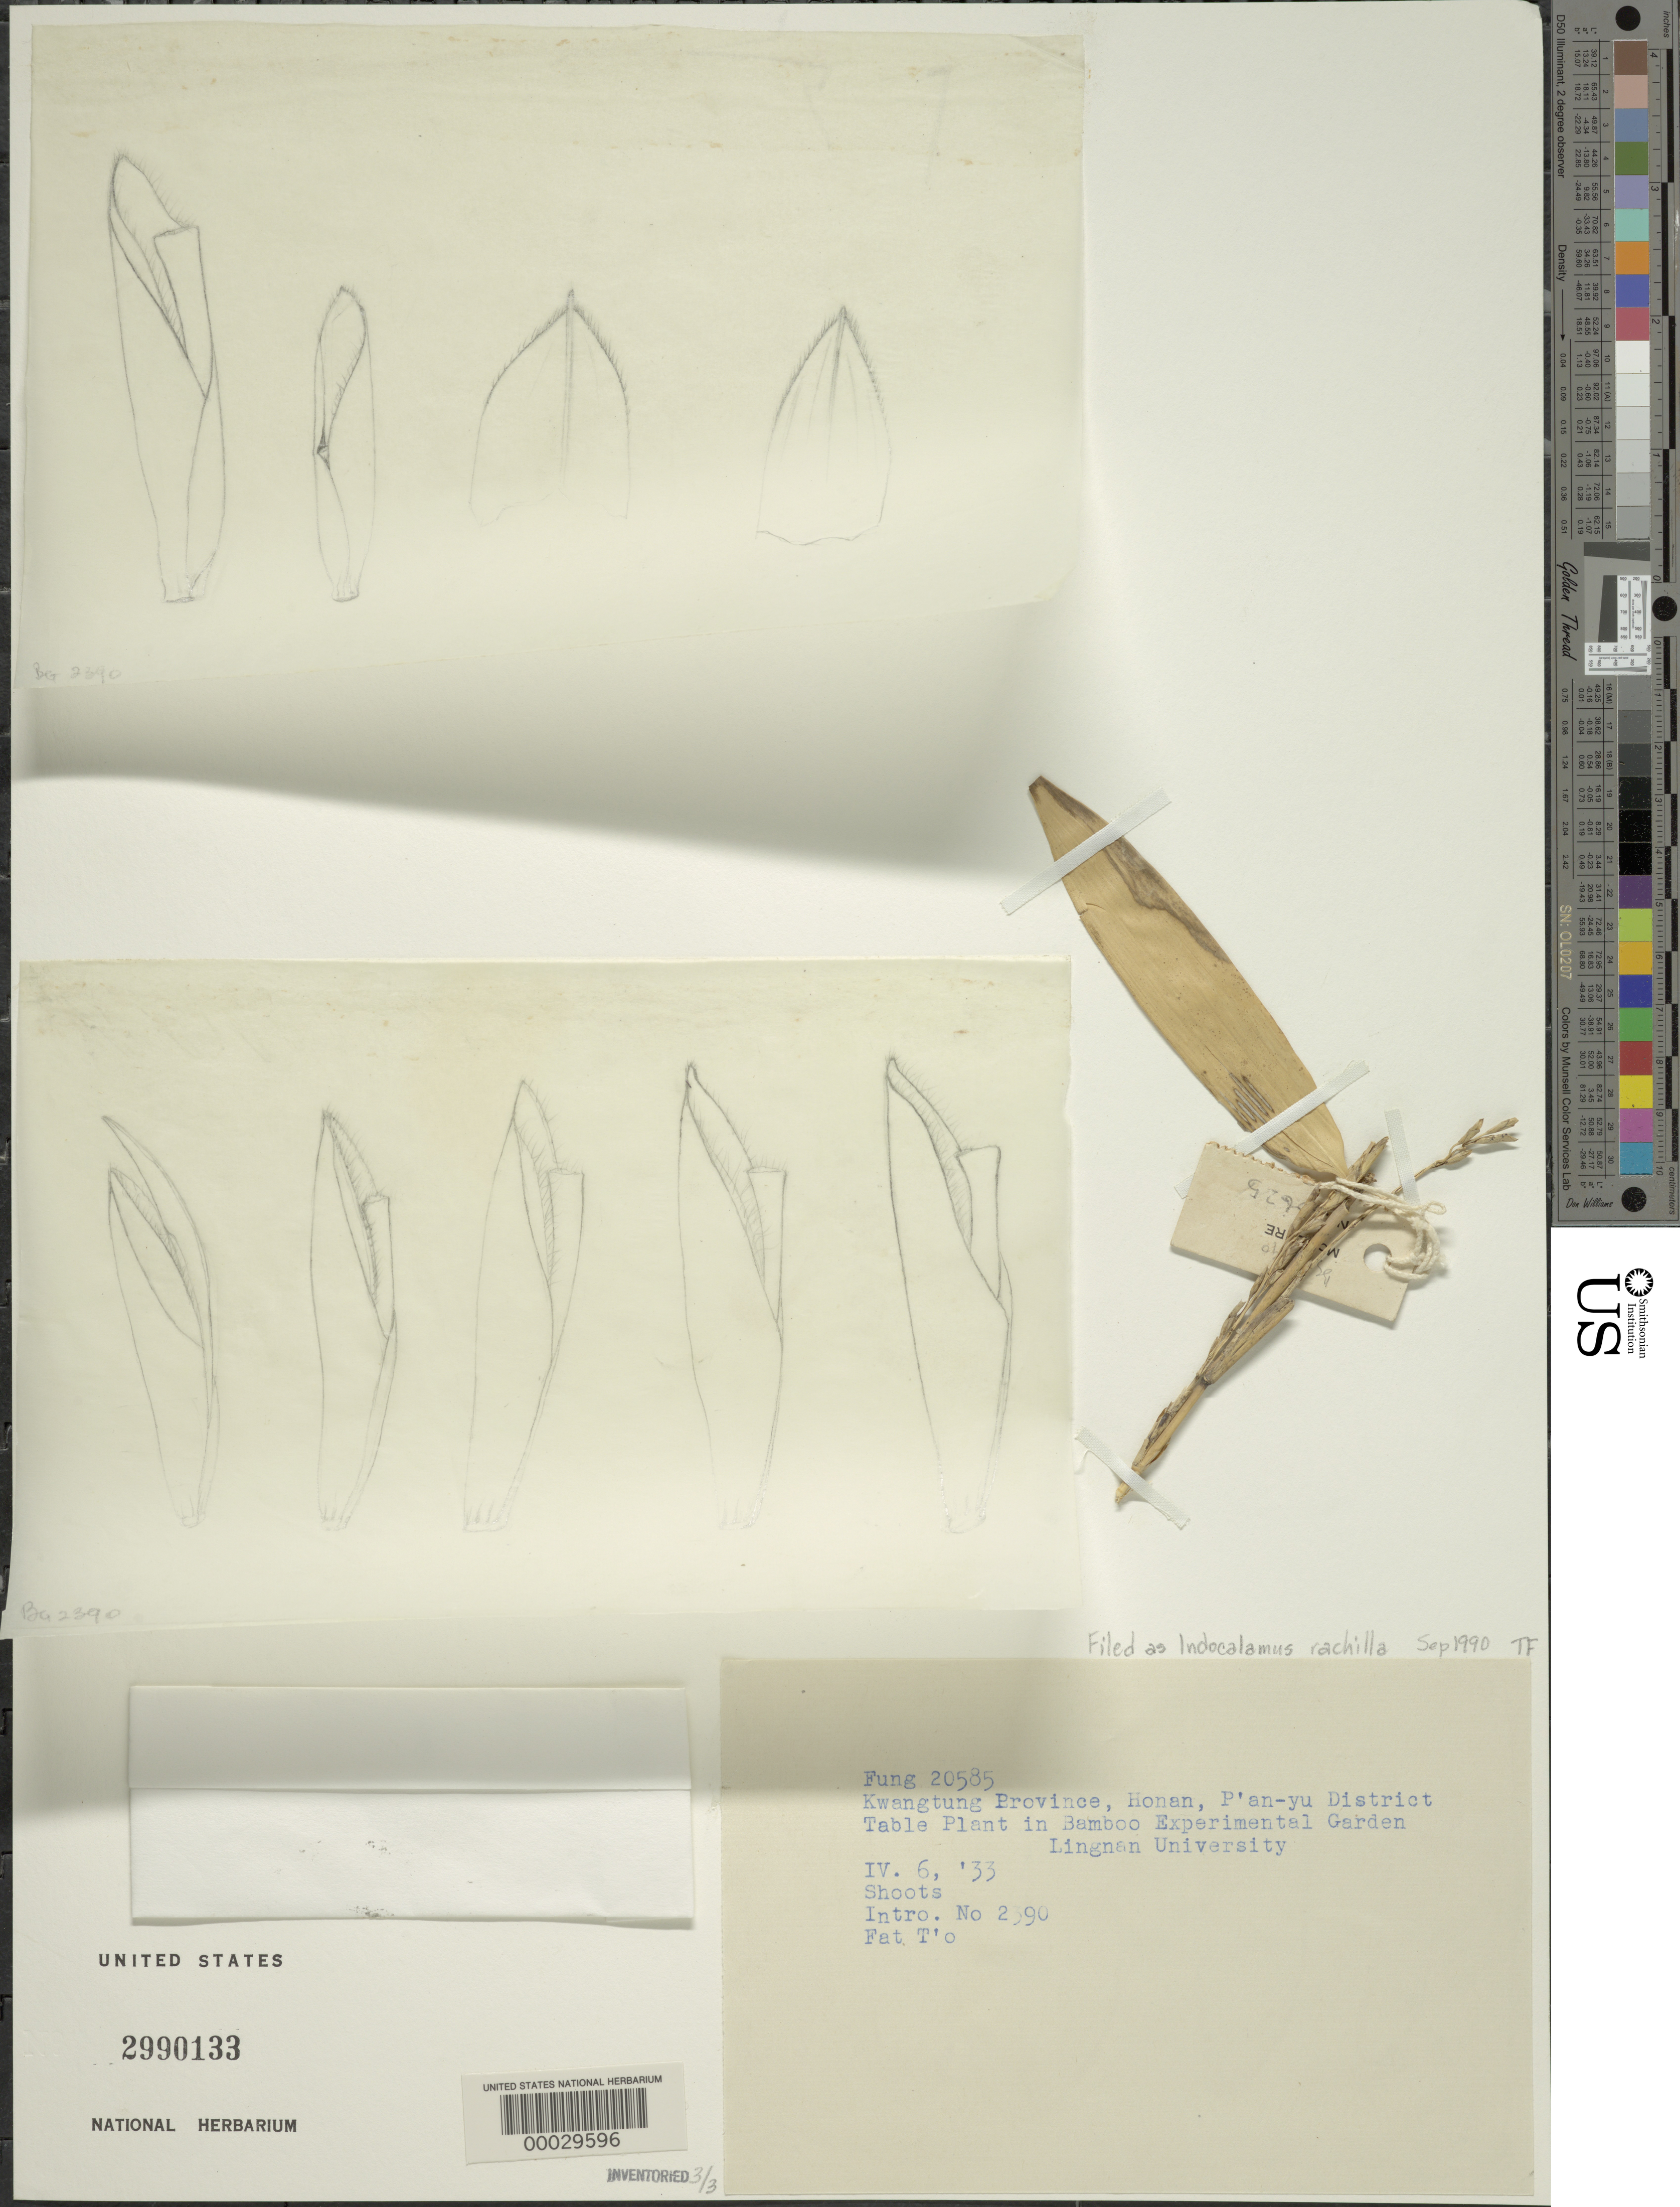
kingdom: Plantae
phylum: Tracheophyta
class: Liliopsida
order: Poales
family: Poaceae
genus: Indocalamus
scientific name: Indocalamus sp.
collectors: Fung, -- & F. A. McClure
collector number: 20585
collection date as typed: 06 Apr 1933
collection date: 1933-04-06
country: China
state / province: Guangdong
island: Honan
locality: Honan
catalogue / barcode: US 2990133